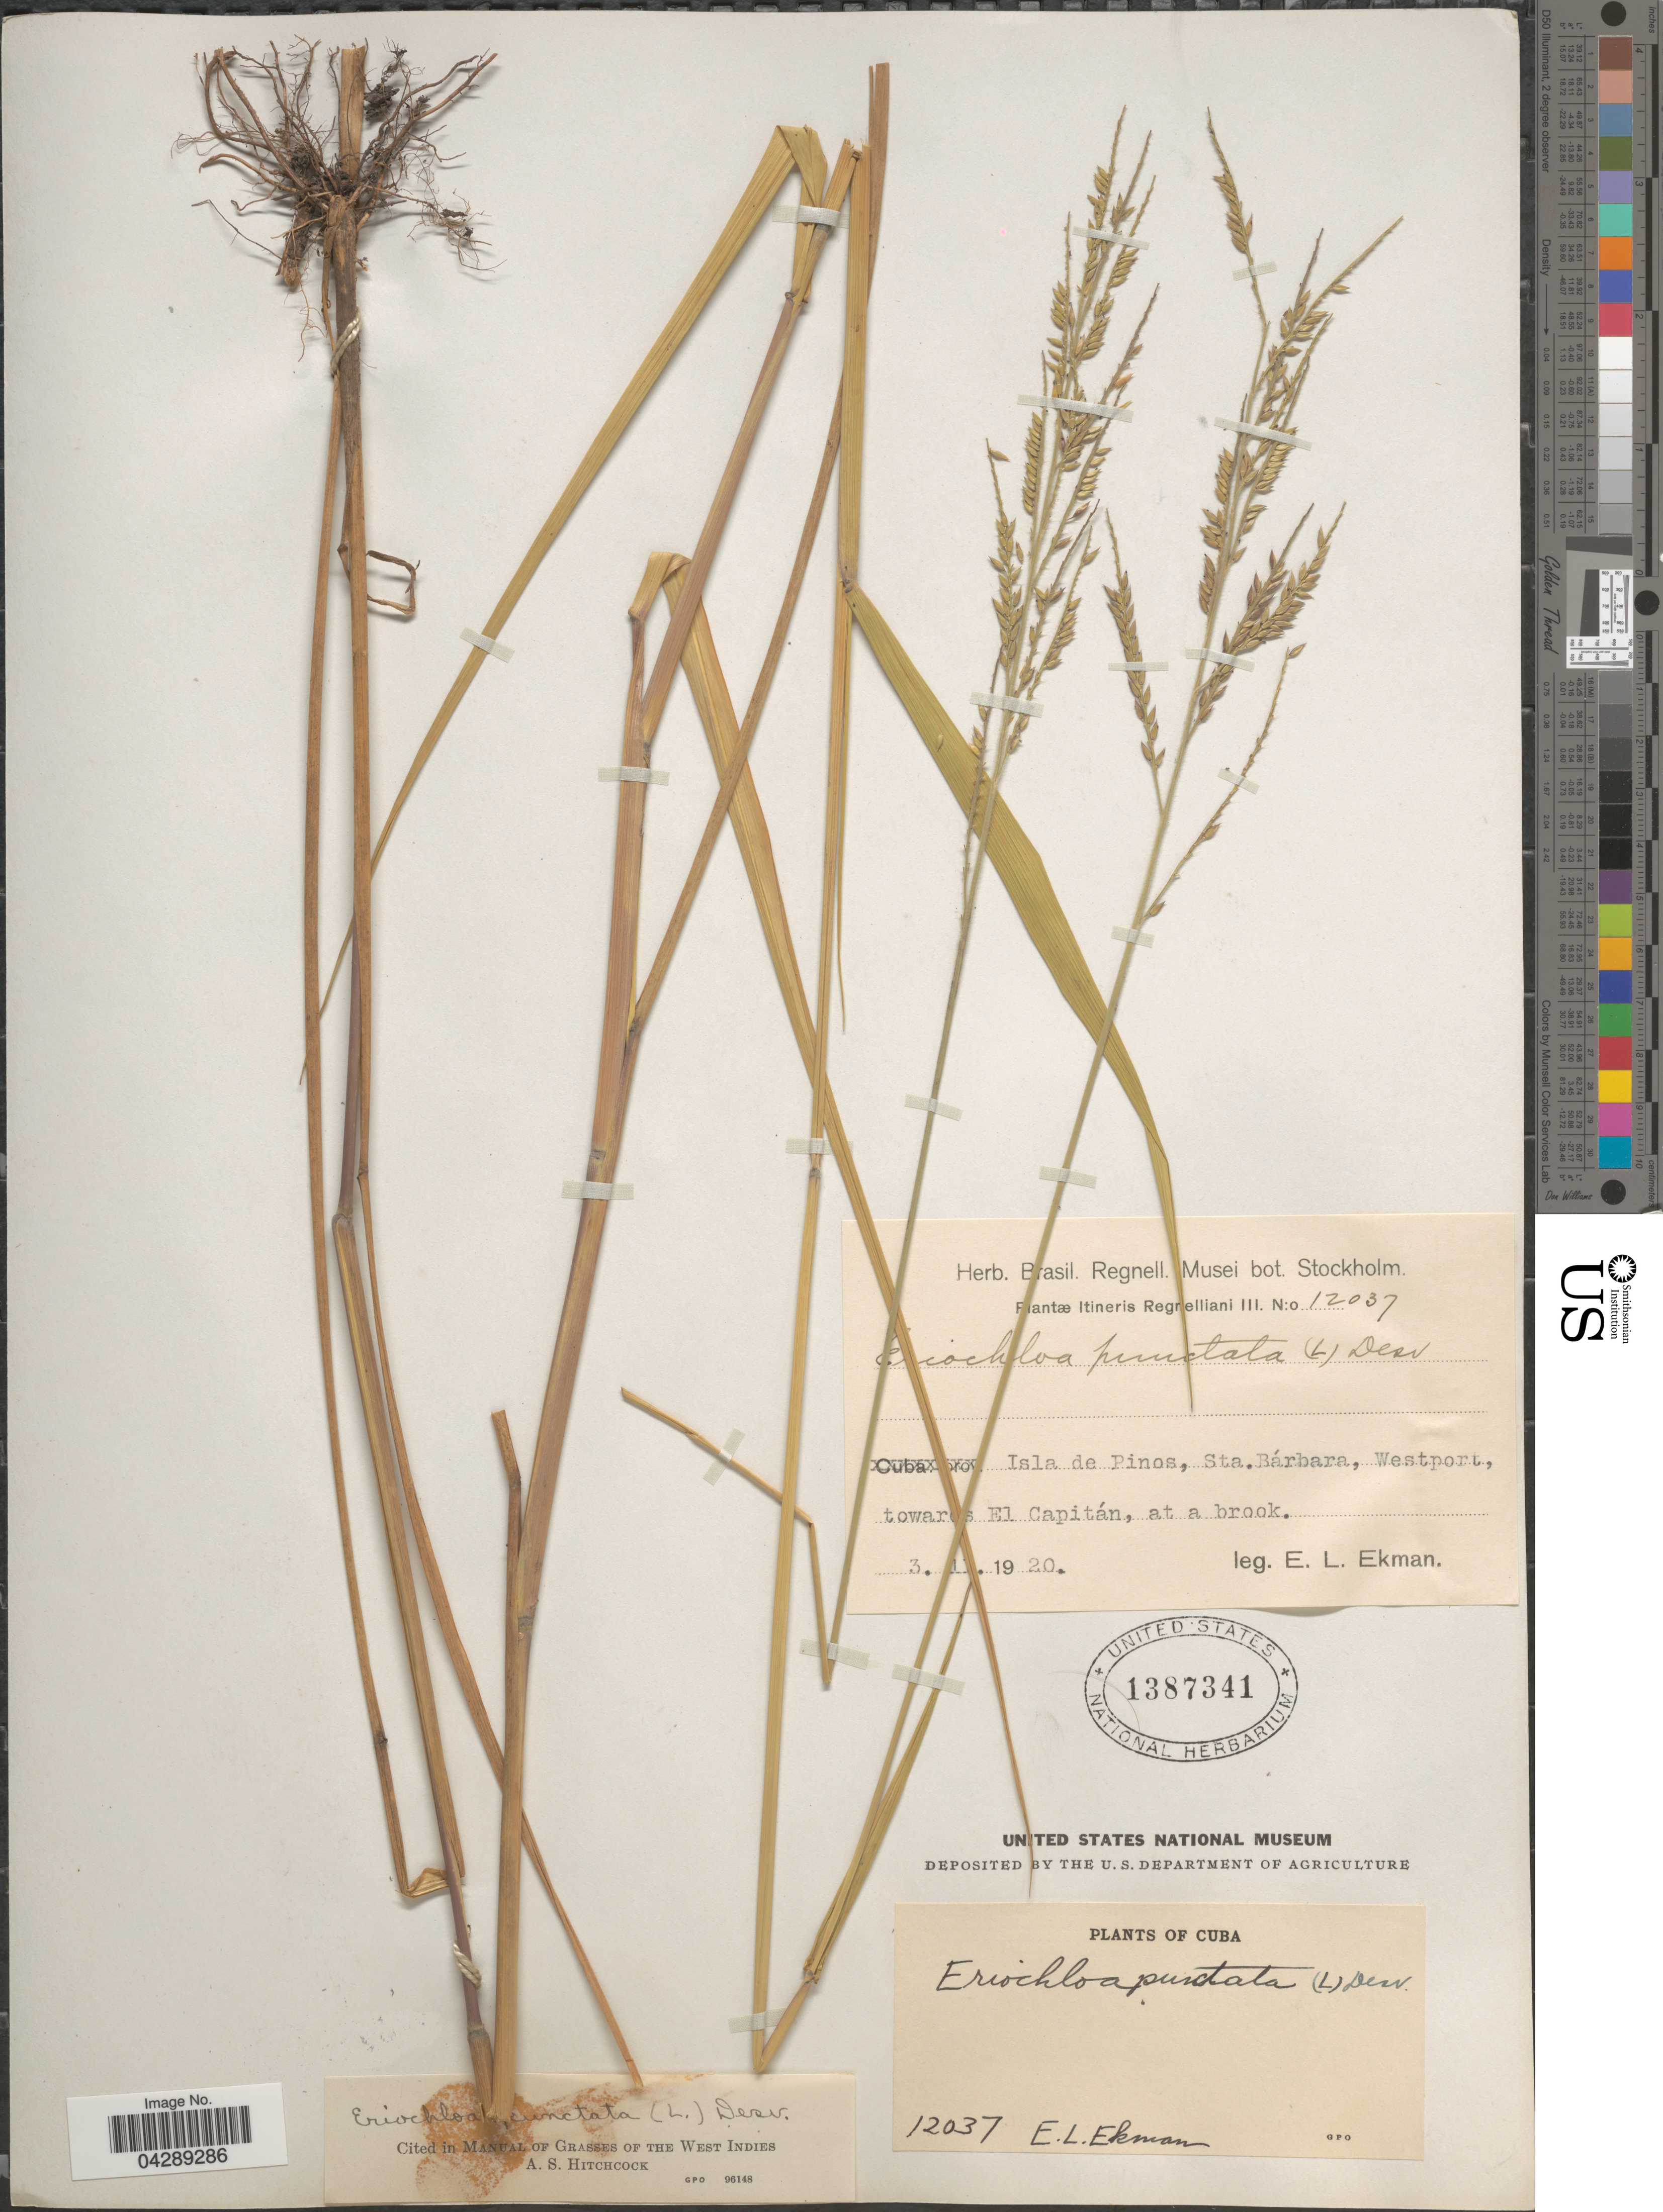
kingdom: Plantae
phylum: Tracheophyta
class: Liliopsida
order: Poales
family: Poaceae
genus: Eriochloa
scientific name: Eriochloa punctata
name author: (L.) Desv. ex Ham.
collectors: E. L. Ekman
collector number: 12037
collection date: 1920-11-03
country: Honduras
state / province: Santa Barbara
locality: Itineris Regrelliani III. Isla de Pinos, Sta. Bárbara, Westport, towards El Capitán, at a brook.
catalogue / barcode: US 1387341